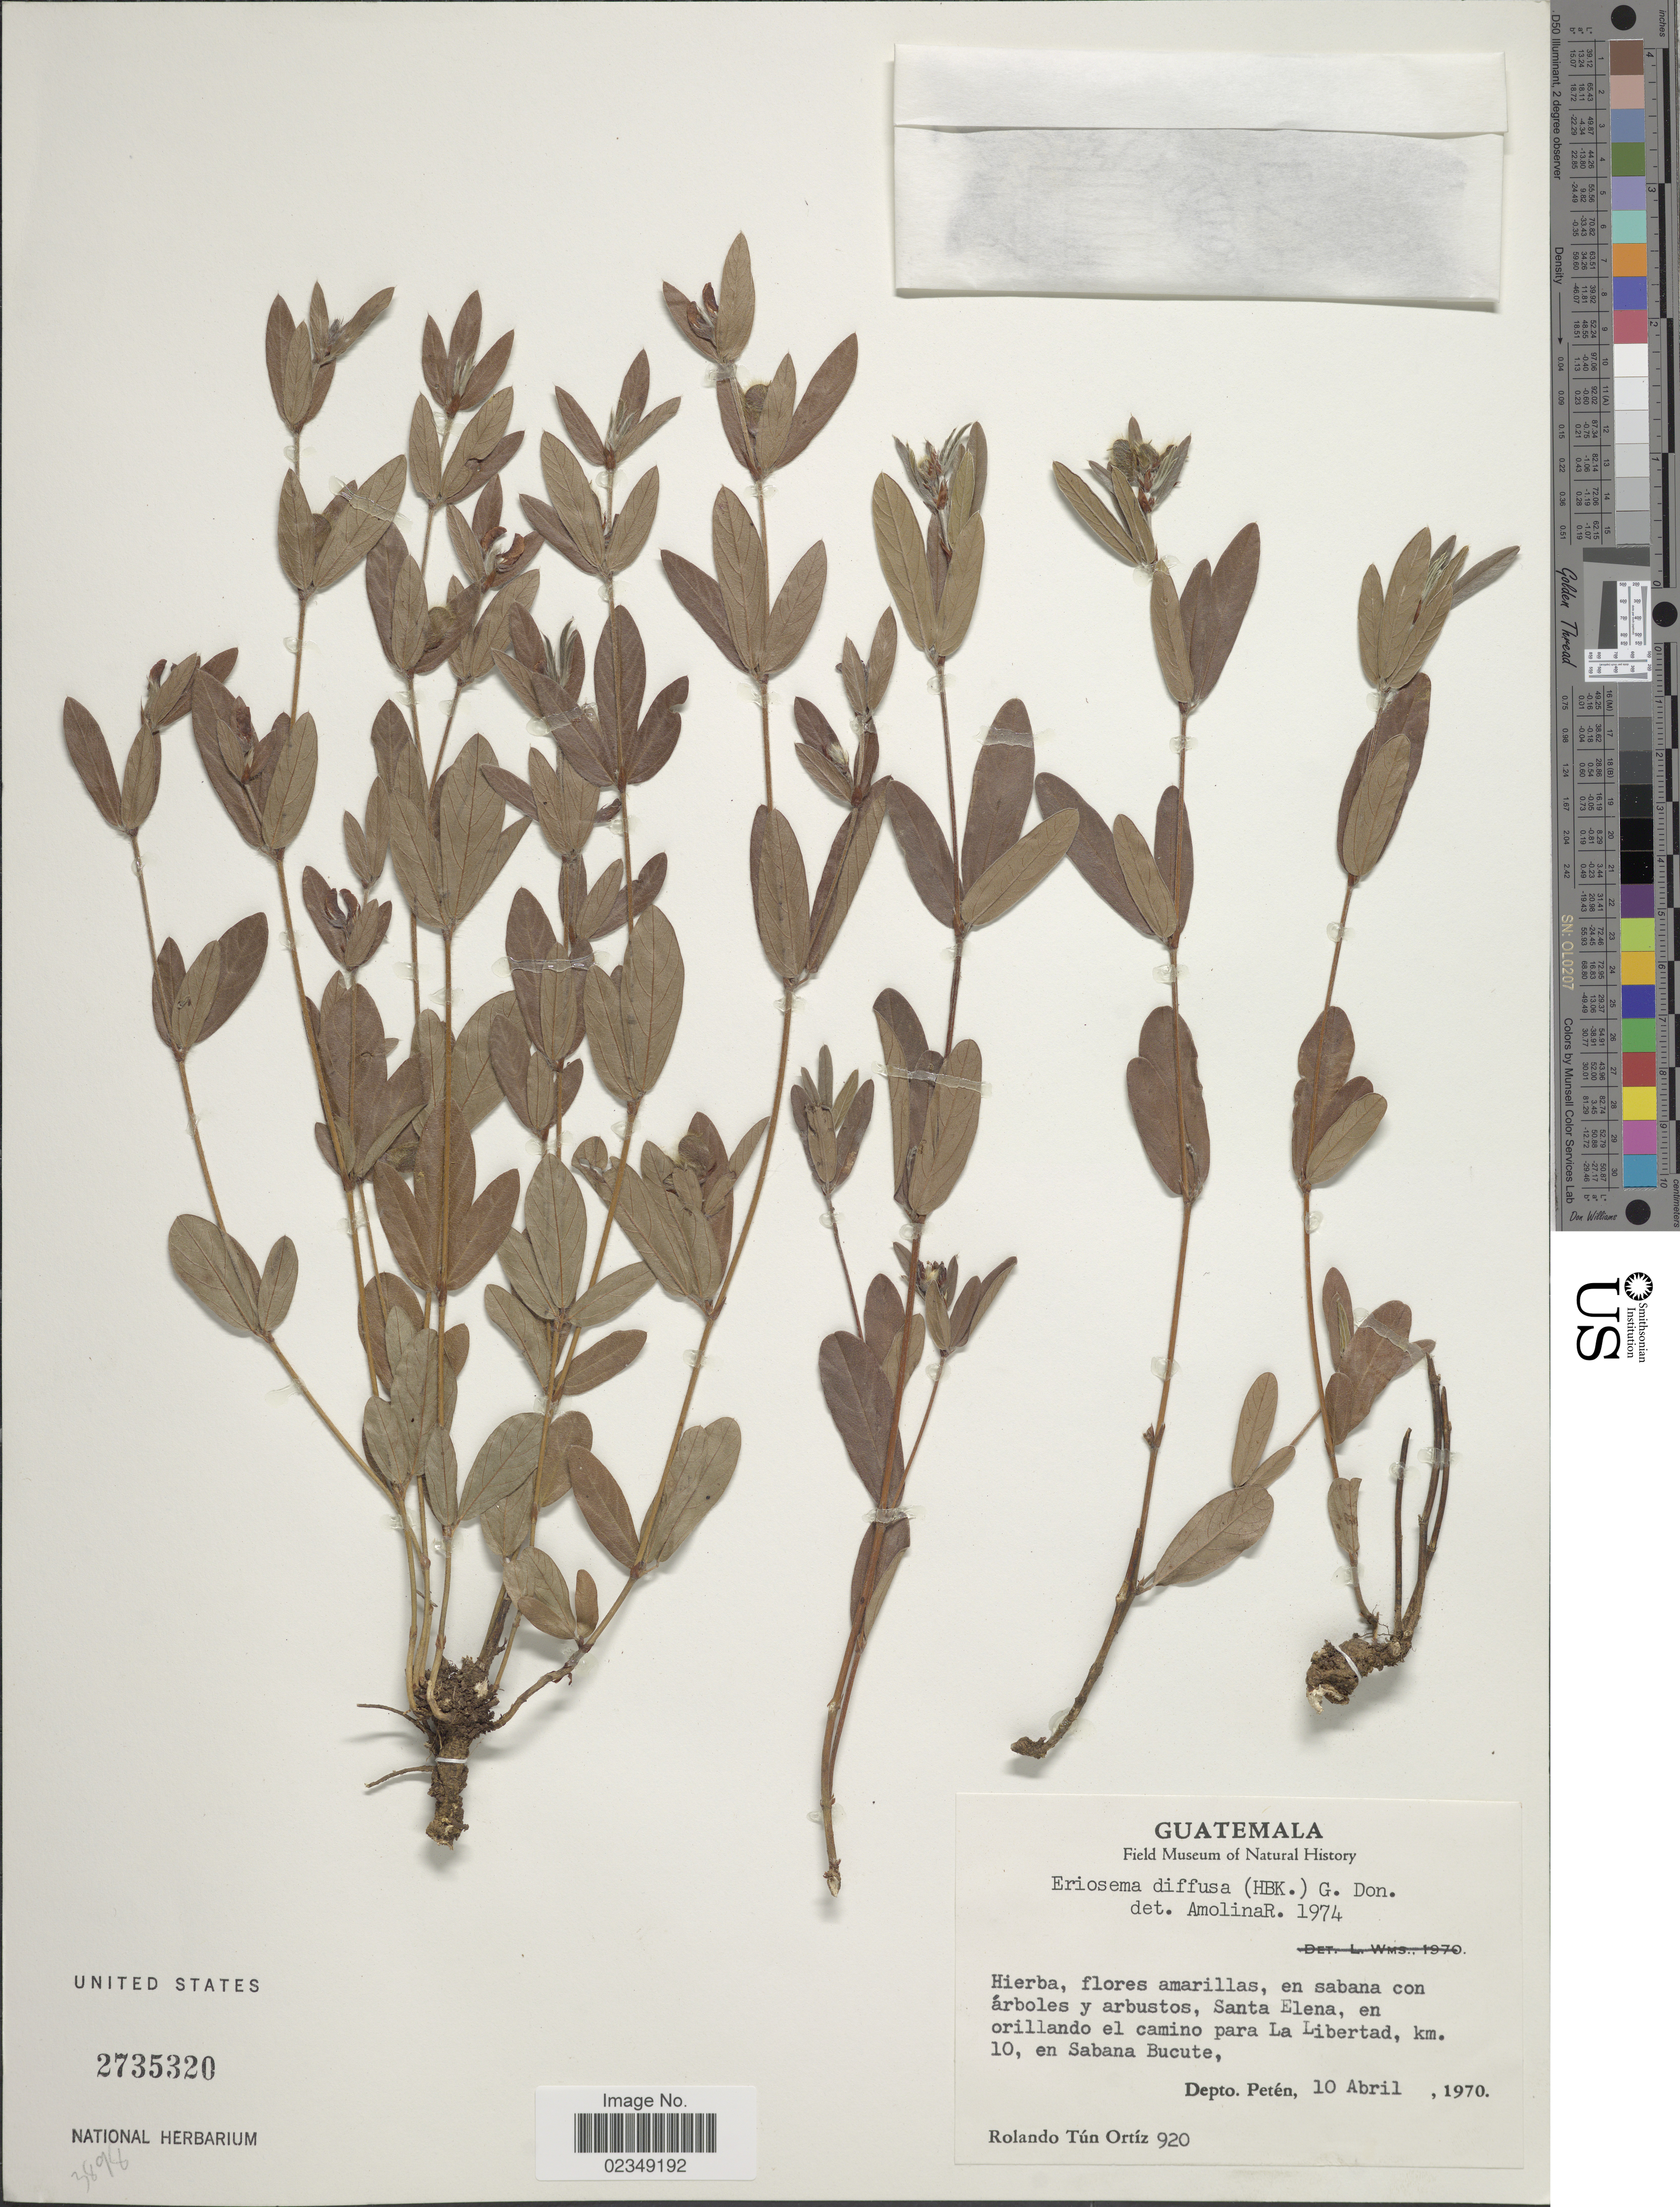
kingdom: Plantae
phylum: Tracheophyta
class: Magnoliopsida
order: Fabales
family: Fabaceae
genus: Eriosema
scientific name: Eriosema diffusum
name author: (Kunth) G. Don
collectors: R. Tún Ortíz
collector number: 920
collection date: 1970-04-10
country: Guatemala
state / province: El Petén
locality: Santa Elena, en orillando el camino para La Libertad, km. 10, en Sabana Bucute, Depto. Peten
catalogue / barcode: US 2735320